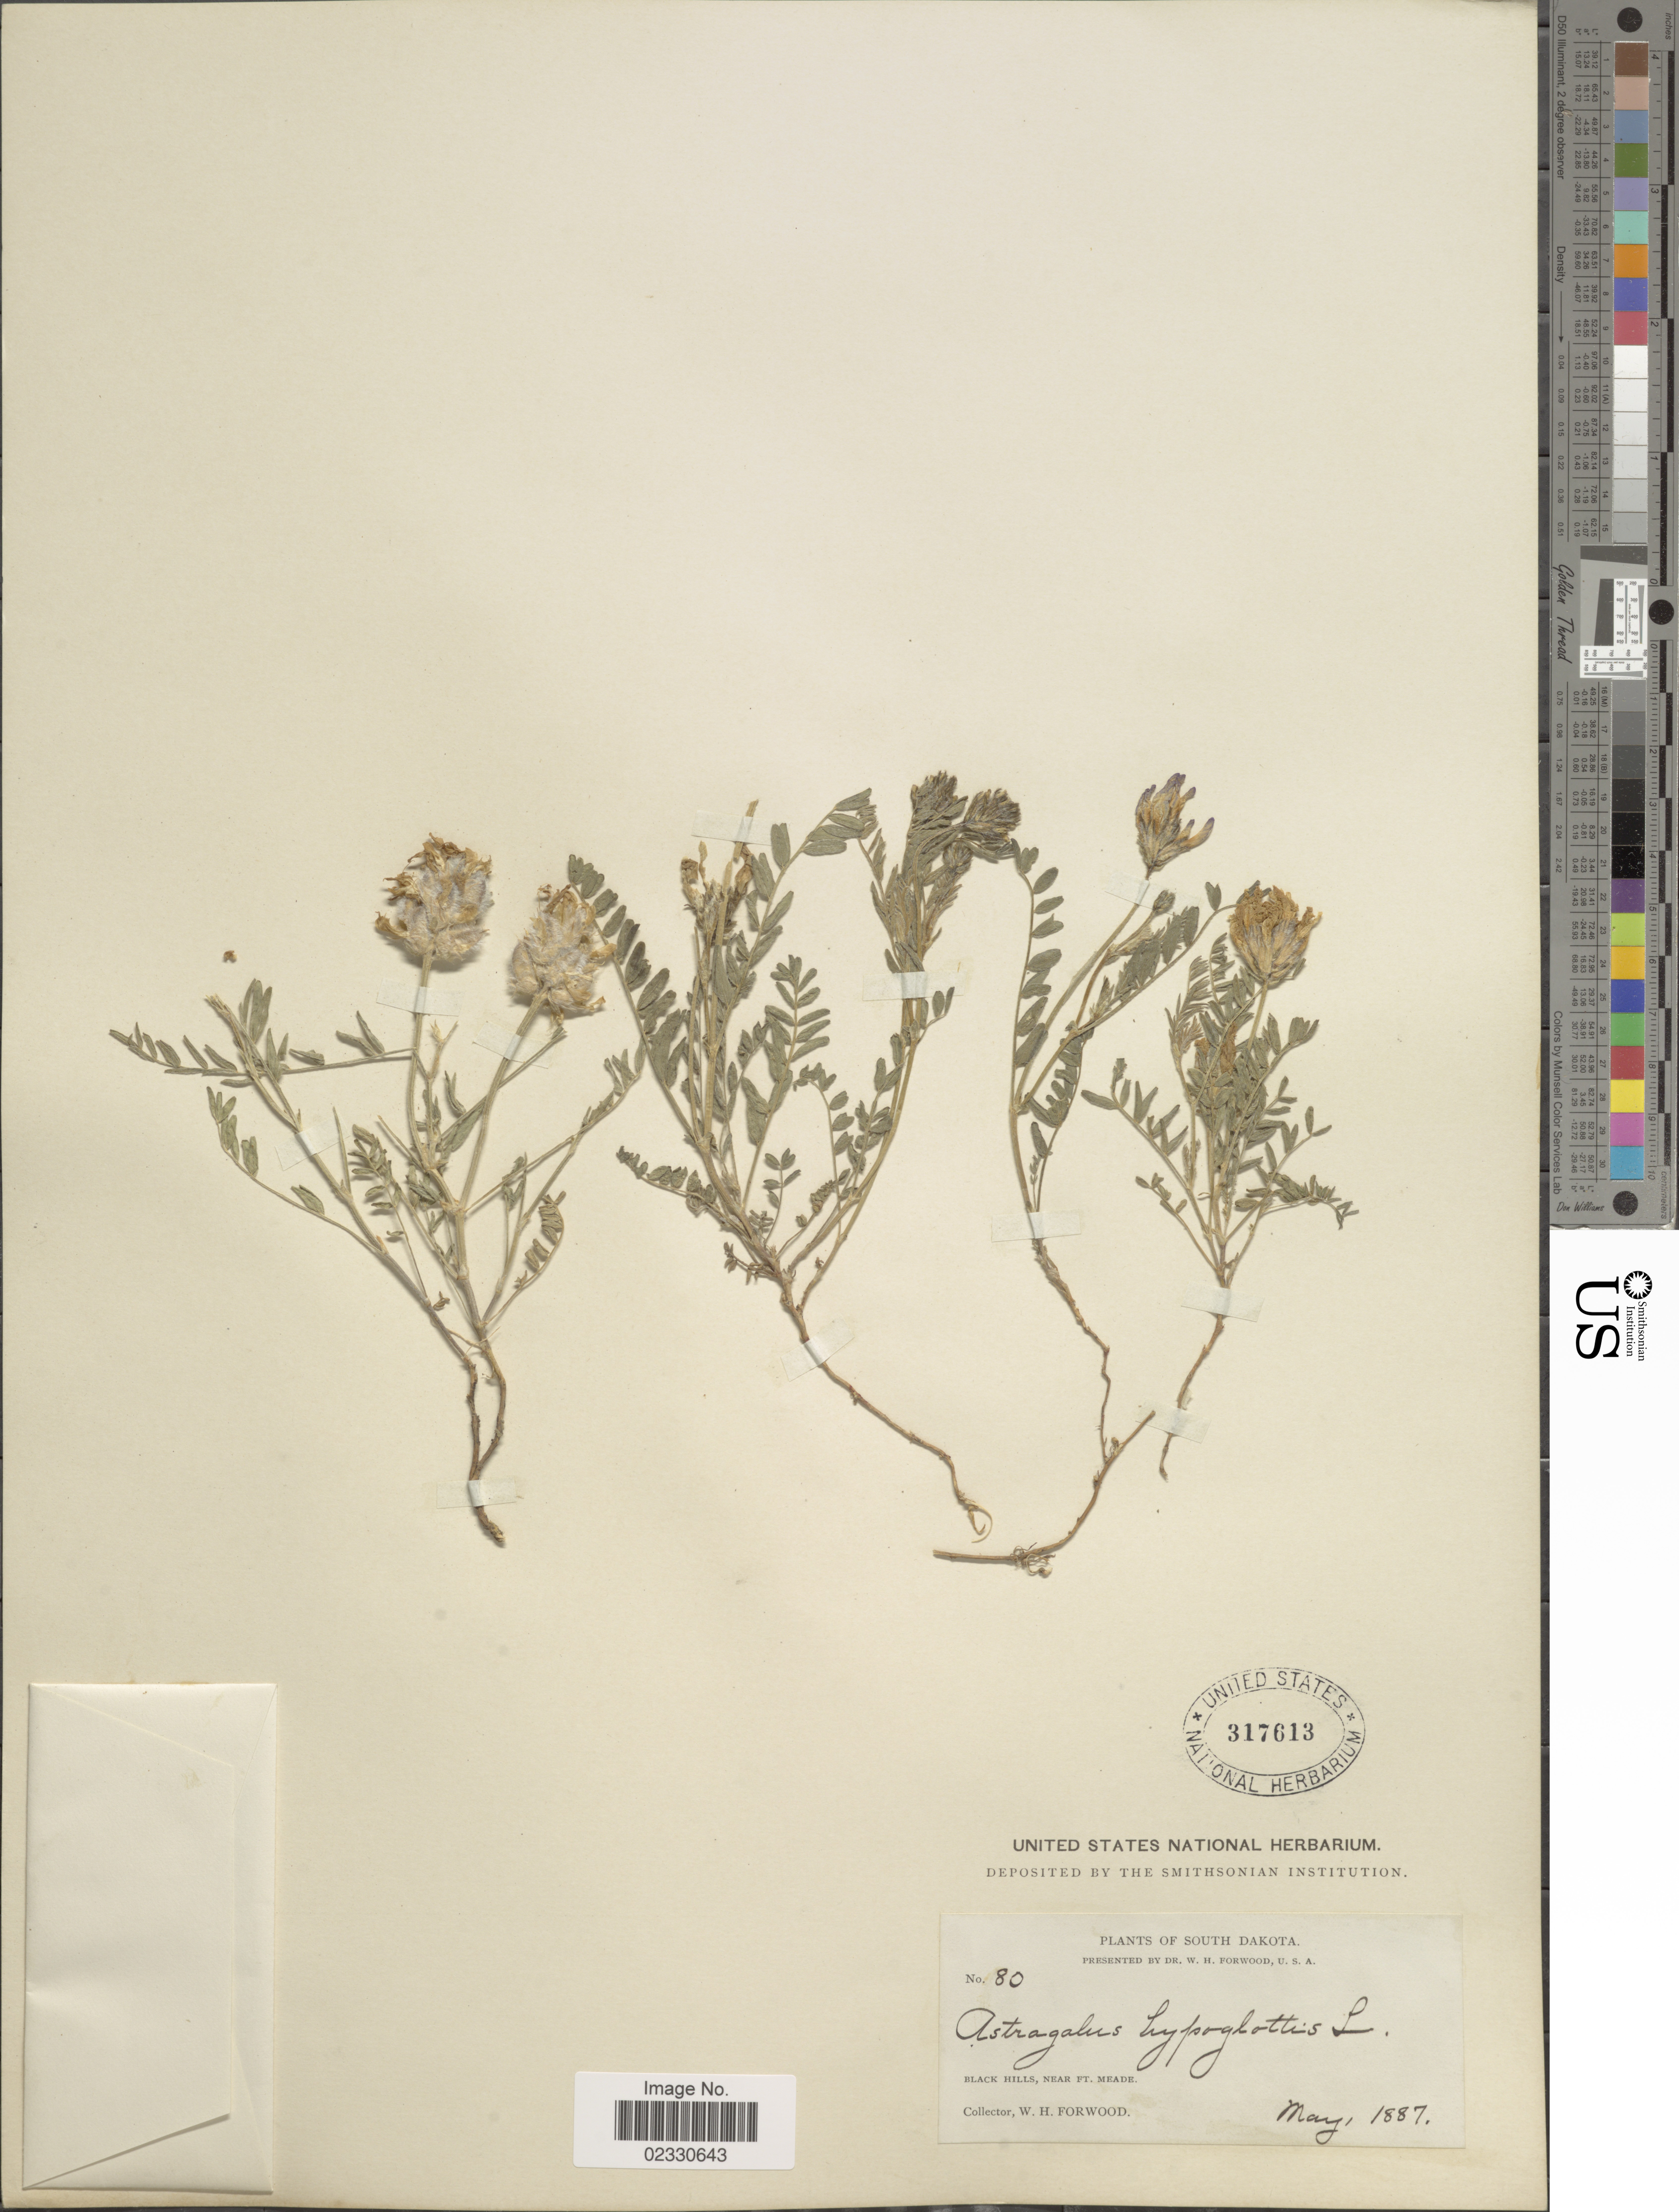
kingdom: Plantae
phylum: Tracheophyta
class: Magnoliopsida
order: Fabales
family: Fabaceae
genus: Astragalus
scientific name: Astragalus dasyglottis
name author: DC.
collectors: W. Forwood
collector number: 80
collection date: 1887-05-01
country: United States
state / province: South Dakota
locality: Black Hills, near Ft. Meade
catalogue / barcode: US 317613